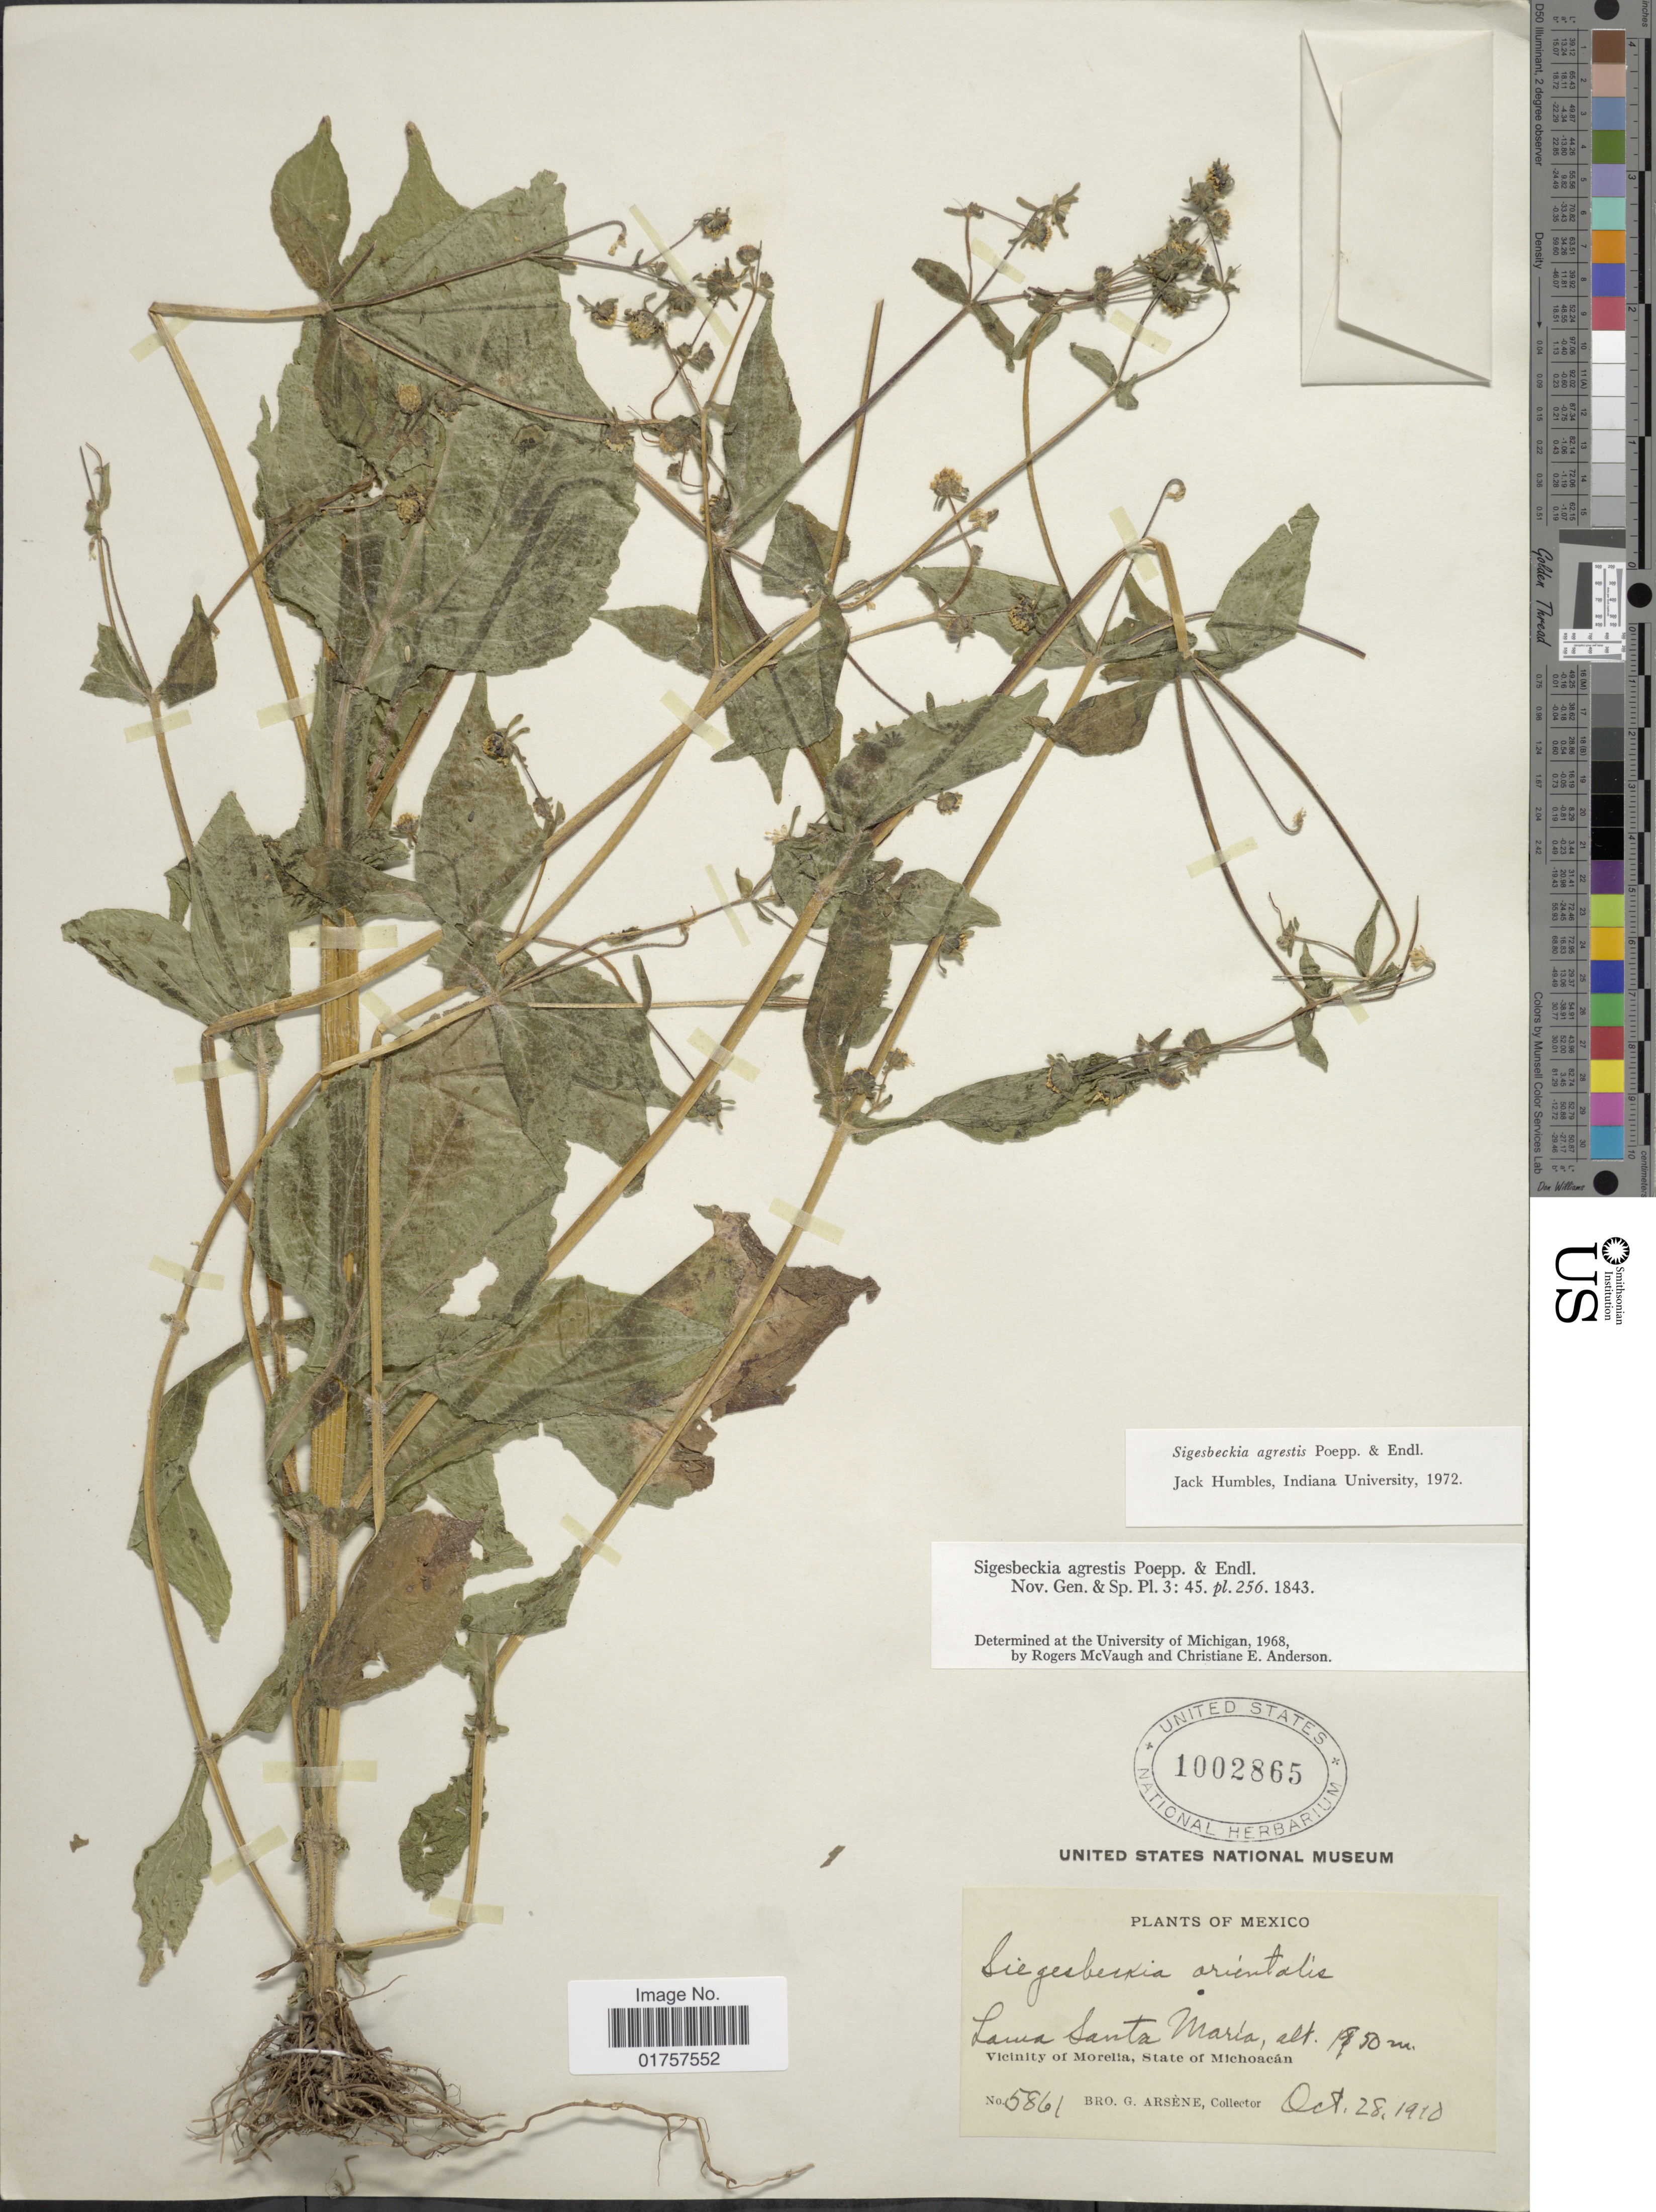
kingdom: Plantae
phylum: Tracheophyta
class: Magnoliopsida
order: Asterales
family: Asteraceae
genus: Sigesbeckia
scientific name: Sigesbeckia agrestis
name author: Poepp.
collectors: Bro. G. Arsène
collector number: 5861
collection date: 1910-10-28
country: Mexico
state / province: Michoacán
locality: Loma Santa María. Vicinity of Morelia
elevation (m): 1950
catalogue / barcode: US 1002865